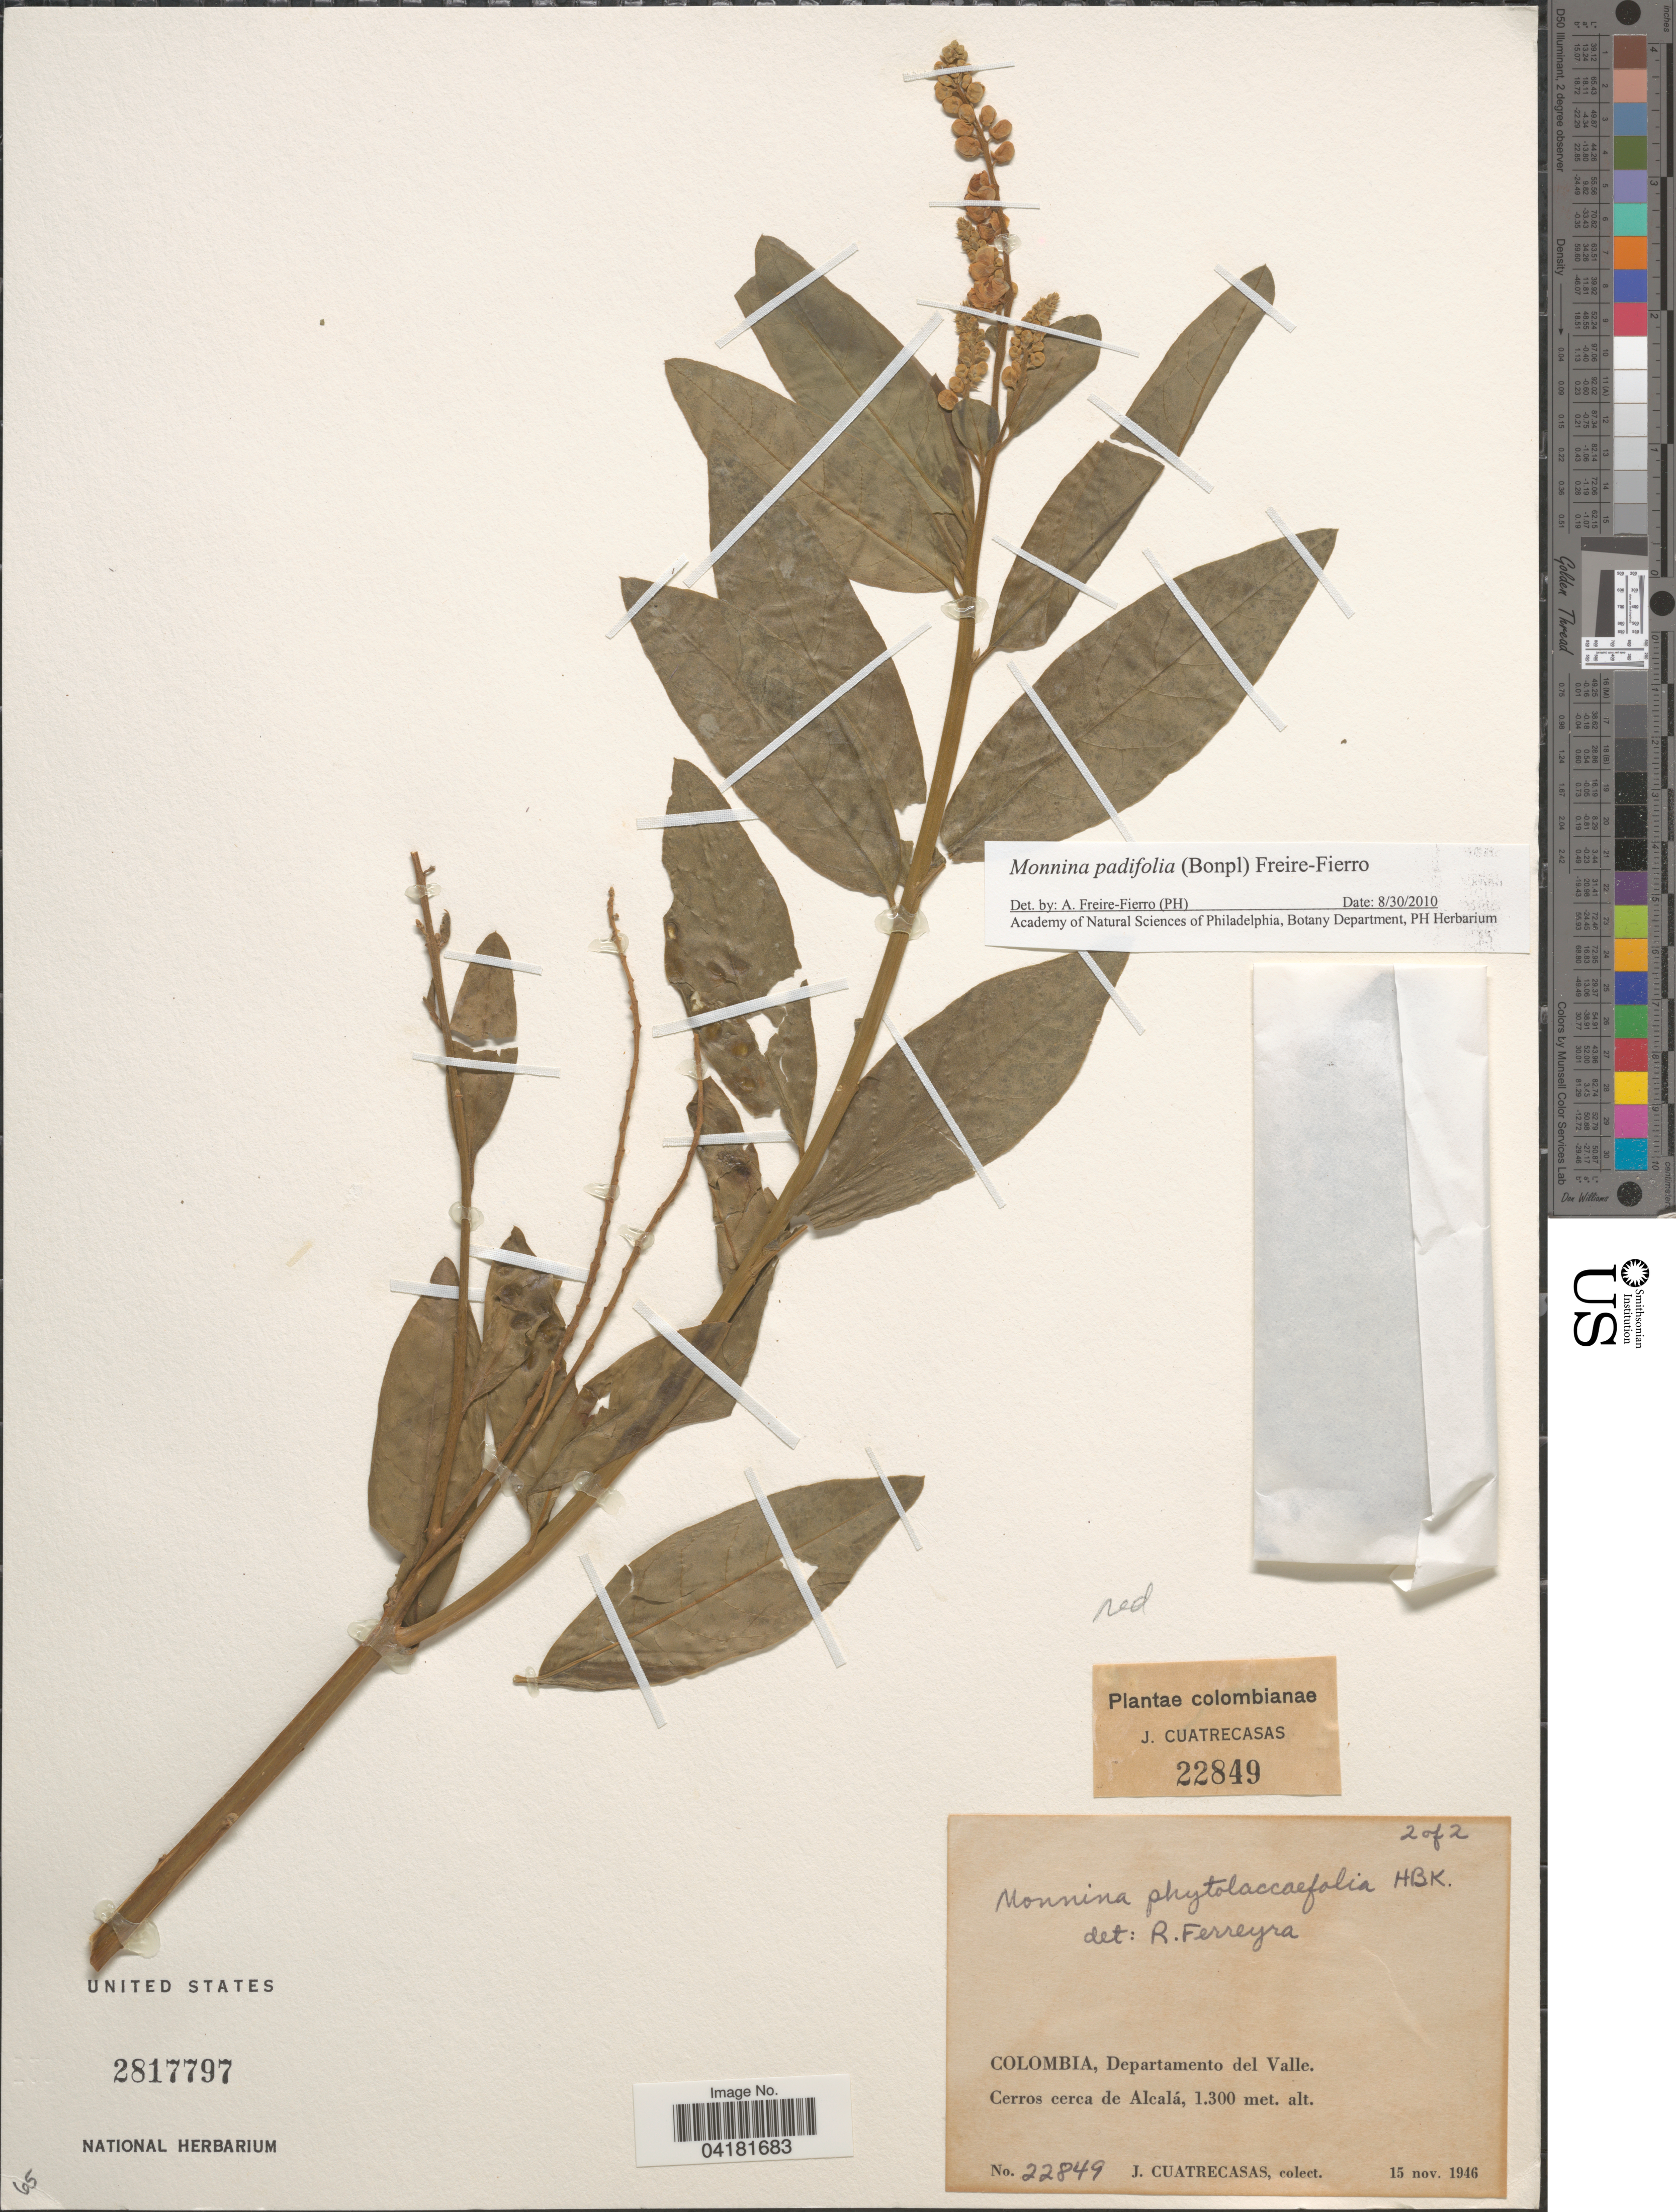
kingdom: Plantae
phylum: Tracheophyta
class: Magnoliopsida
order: Fabales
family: Polygalaceae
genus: Monnina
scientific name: Monnina padifolia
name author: (Bonpl.) Freire-Fierro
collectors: J. Cuatrecasas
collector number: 22849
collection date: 1946-11-15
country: Colombia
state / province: Valle del Cauca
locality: Departamento del Valle. Cerros cerca de Alcalá.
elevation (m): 1300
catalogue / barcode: US 2817797